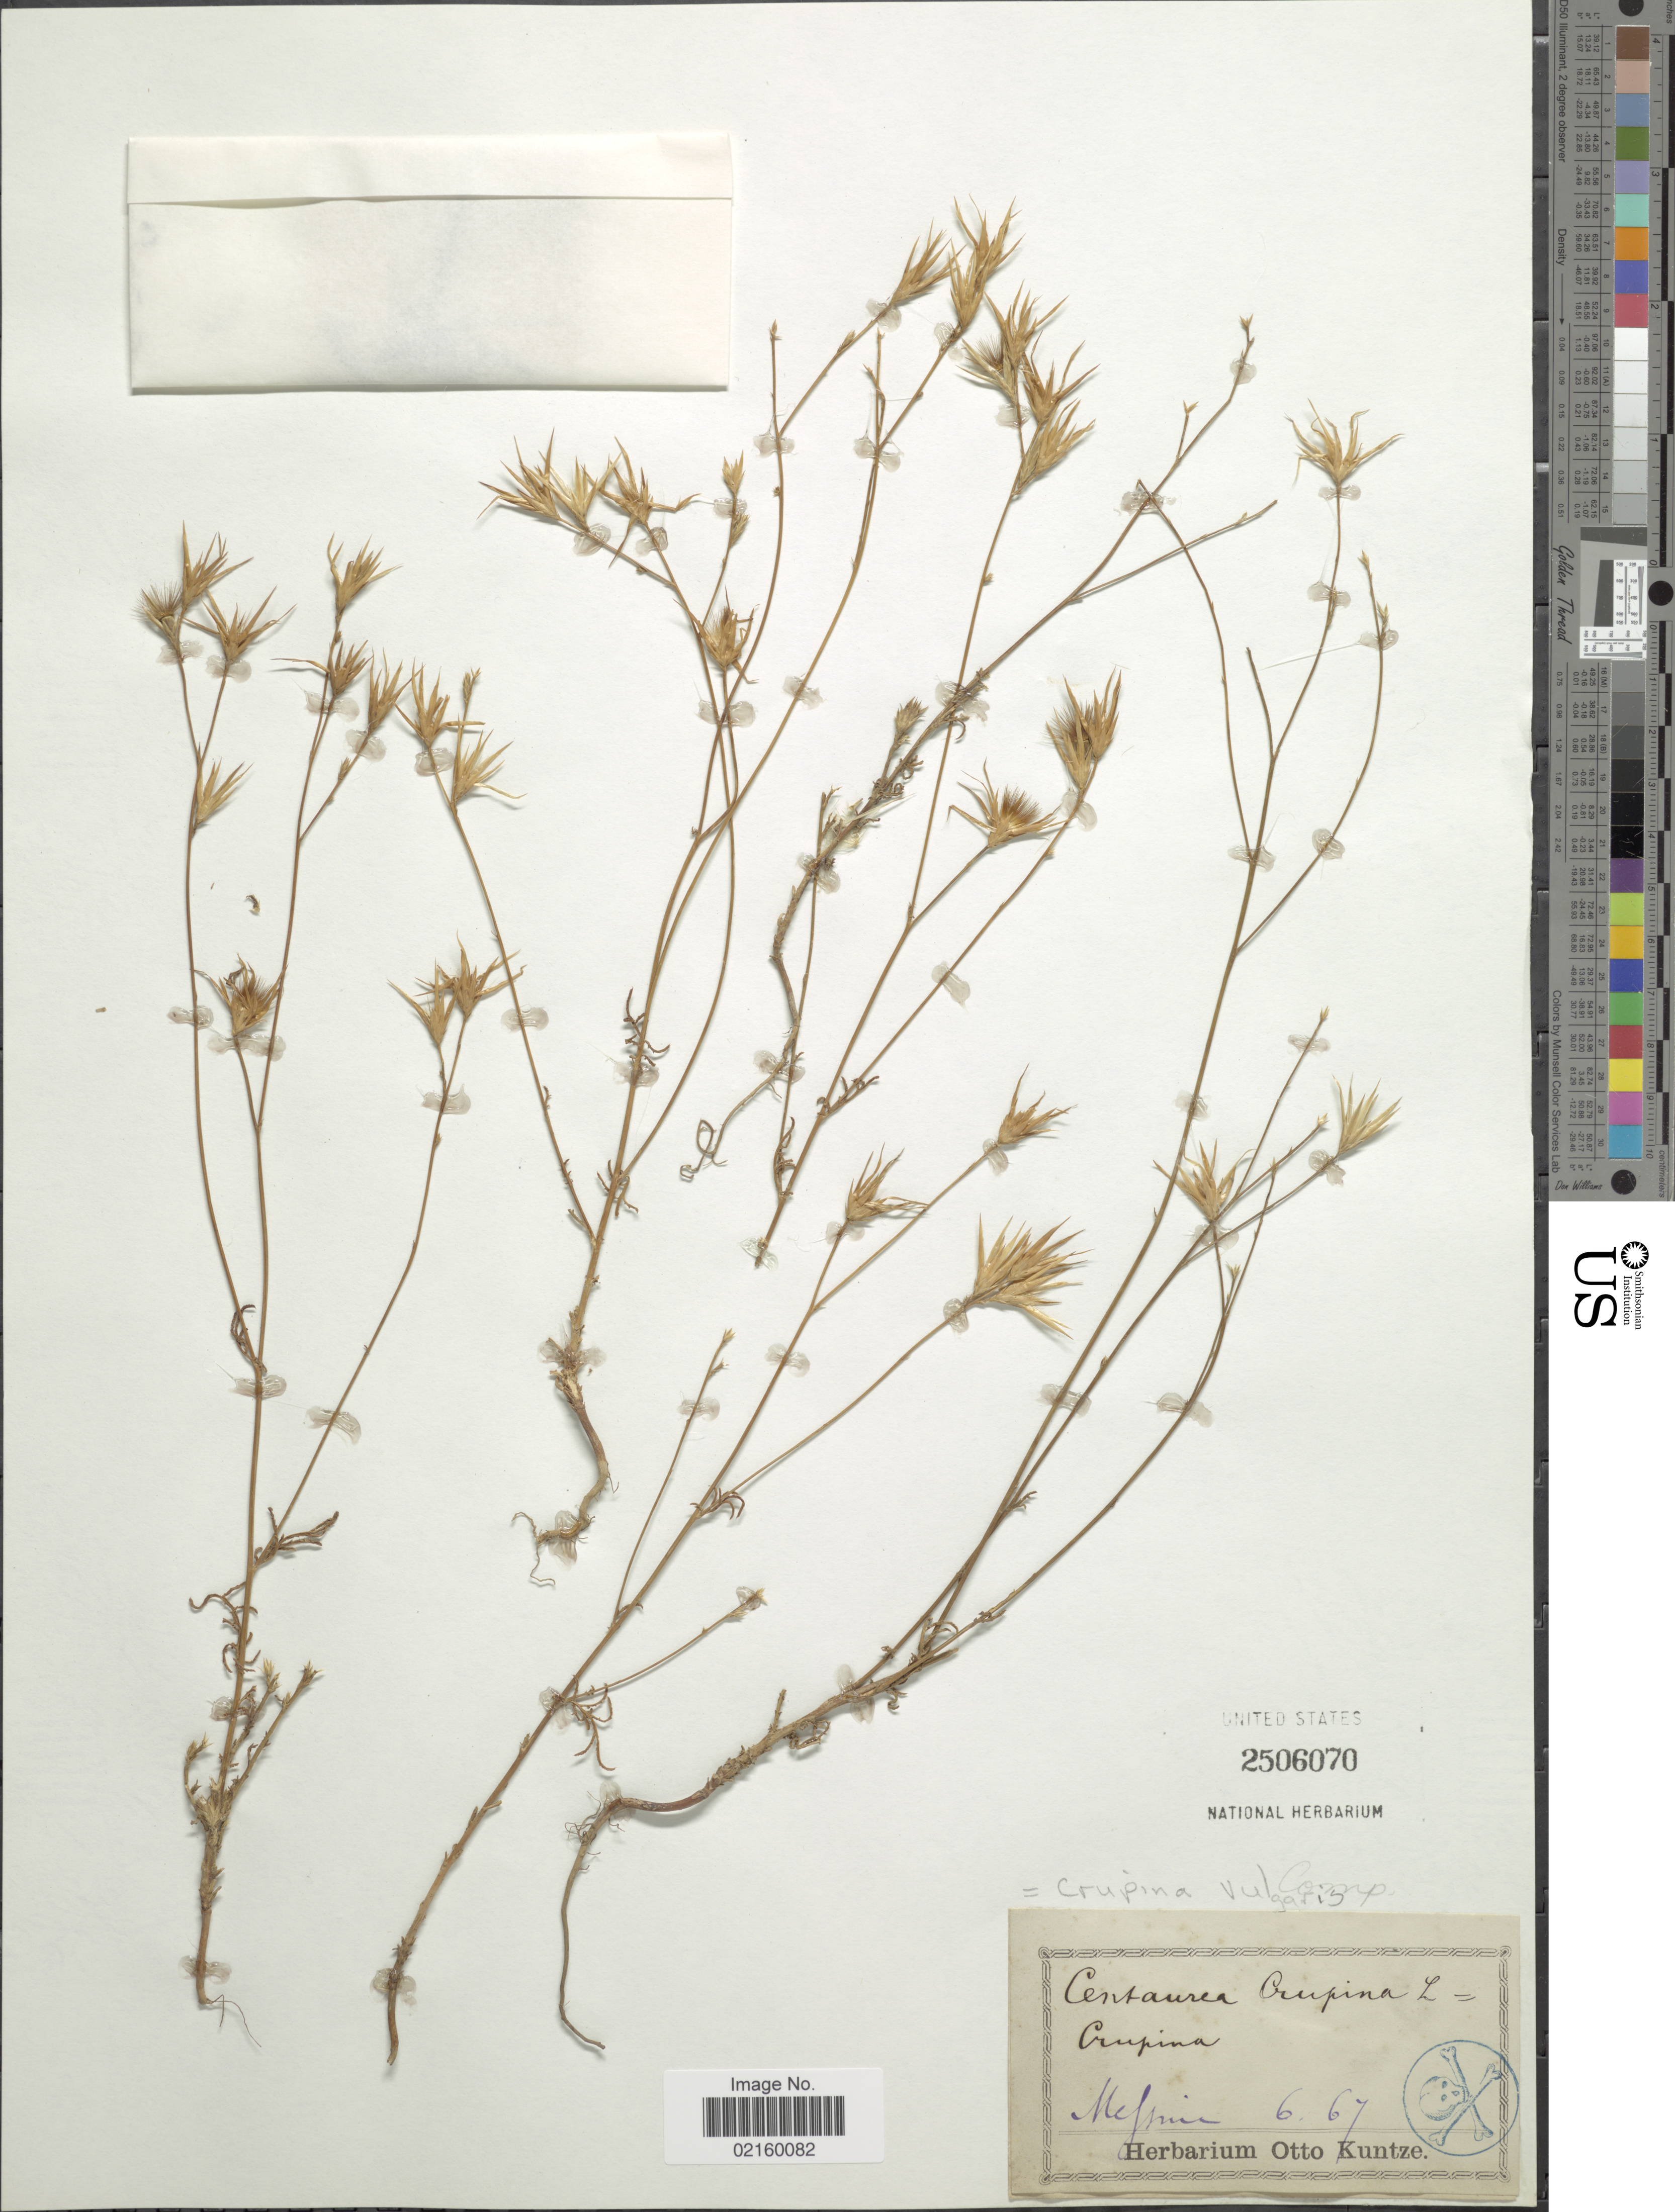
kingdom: Plantae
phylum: Tracheophyta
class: Magnoliopsida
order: Asterales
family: Asteraceae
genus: Crupina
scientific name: Crupina vulgaris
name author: Pers. ex Cass.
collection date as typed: Transcribed d/m/y: /6/67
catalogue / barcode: US 2506070